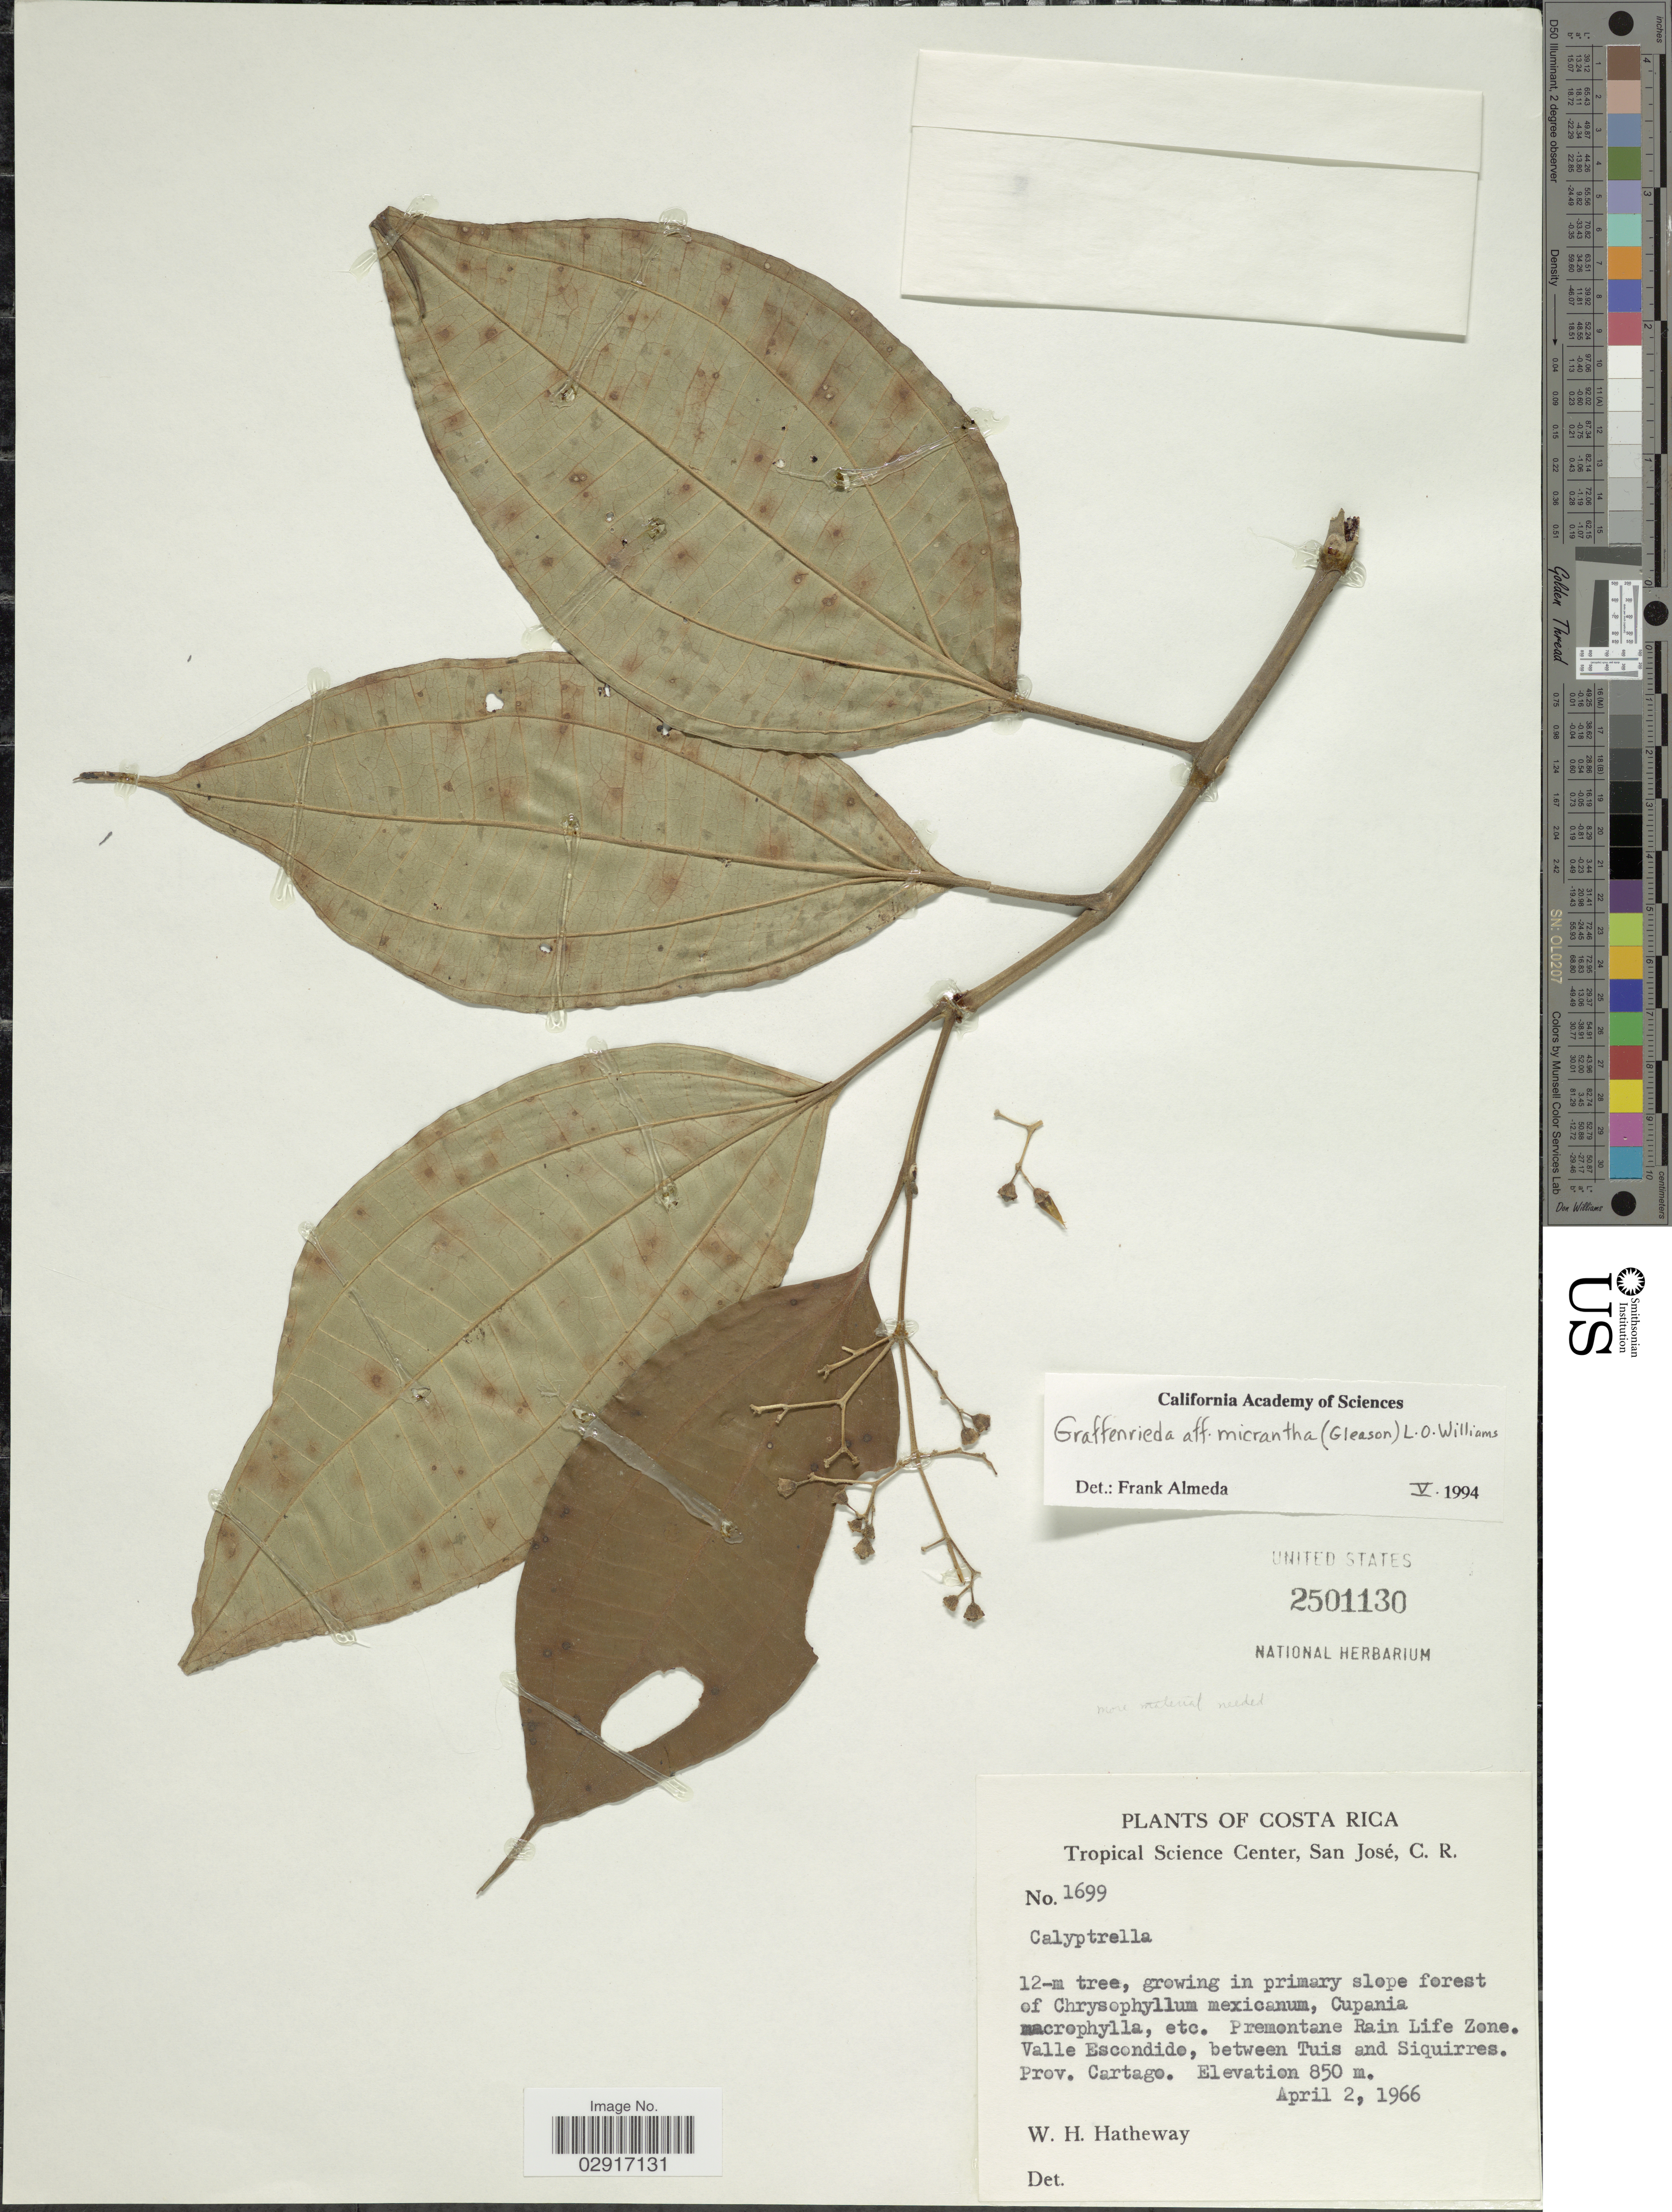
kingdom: Plantae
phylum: Tracheophyta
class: Magnoliopsida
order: Myrtales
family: Melastomataceae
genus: Pterolepis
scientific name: Pterolepis trichotoma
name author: (Rottb.) Cogn.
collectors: W. H. Hatheway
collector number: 1699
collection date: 1966-04-02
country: Costa Rica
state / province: Cartago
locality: Valle Escondido, between Tuis and Siquirres.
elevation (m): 850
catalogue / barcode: US 2501130